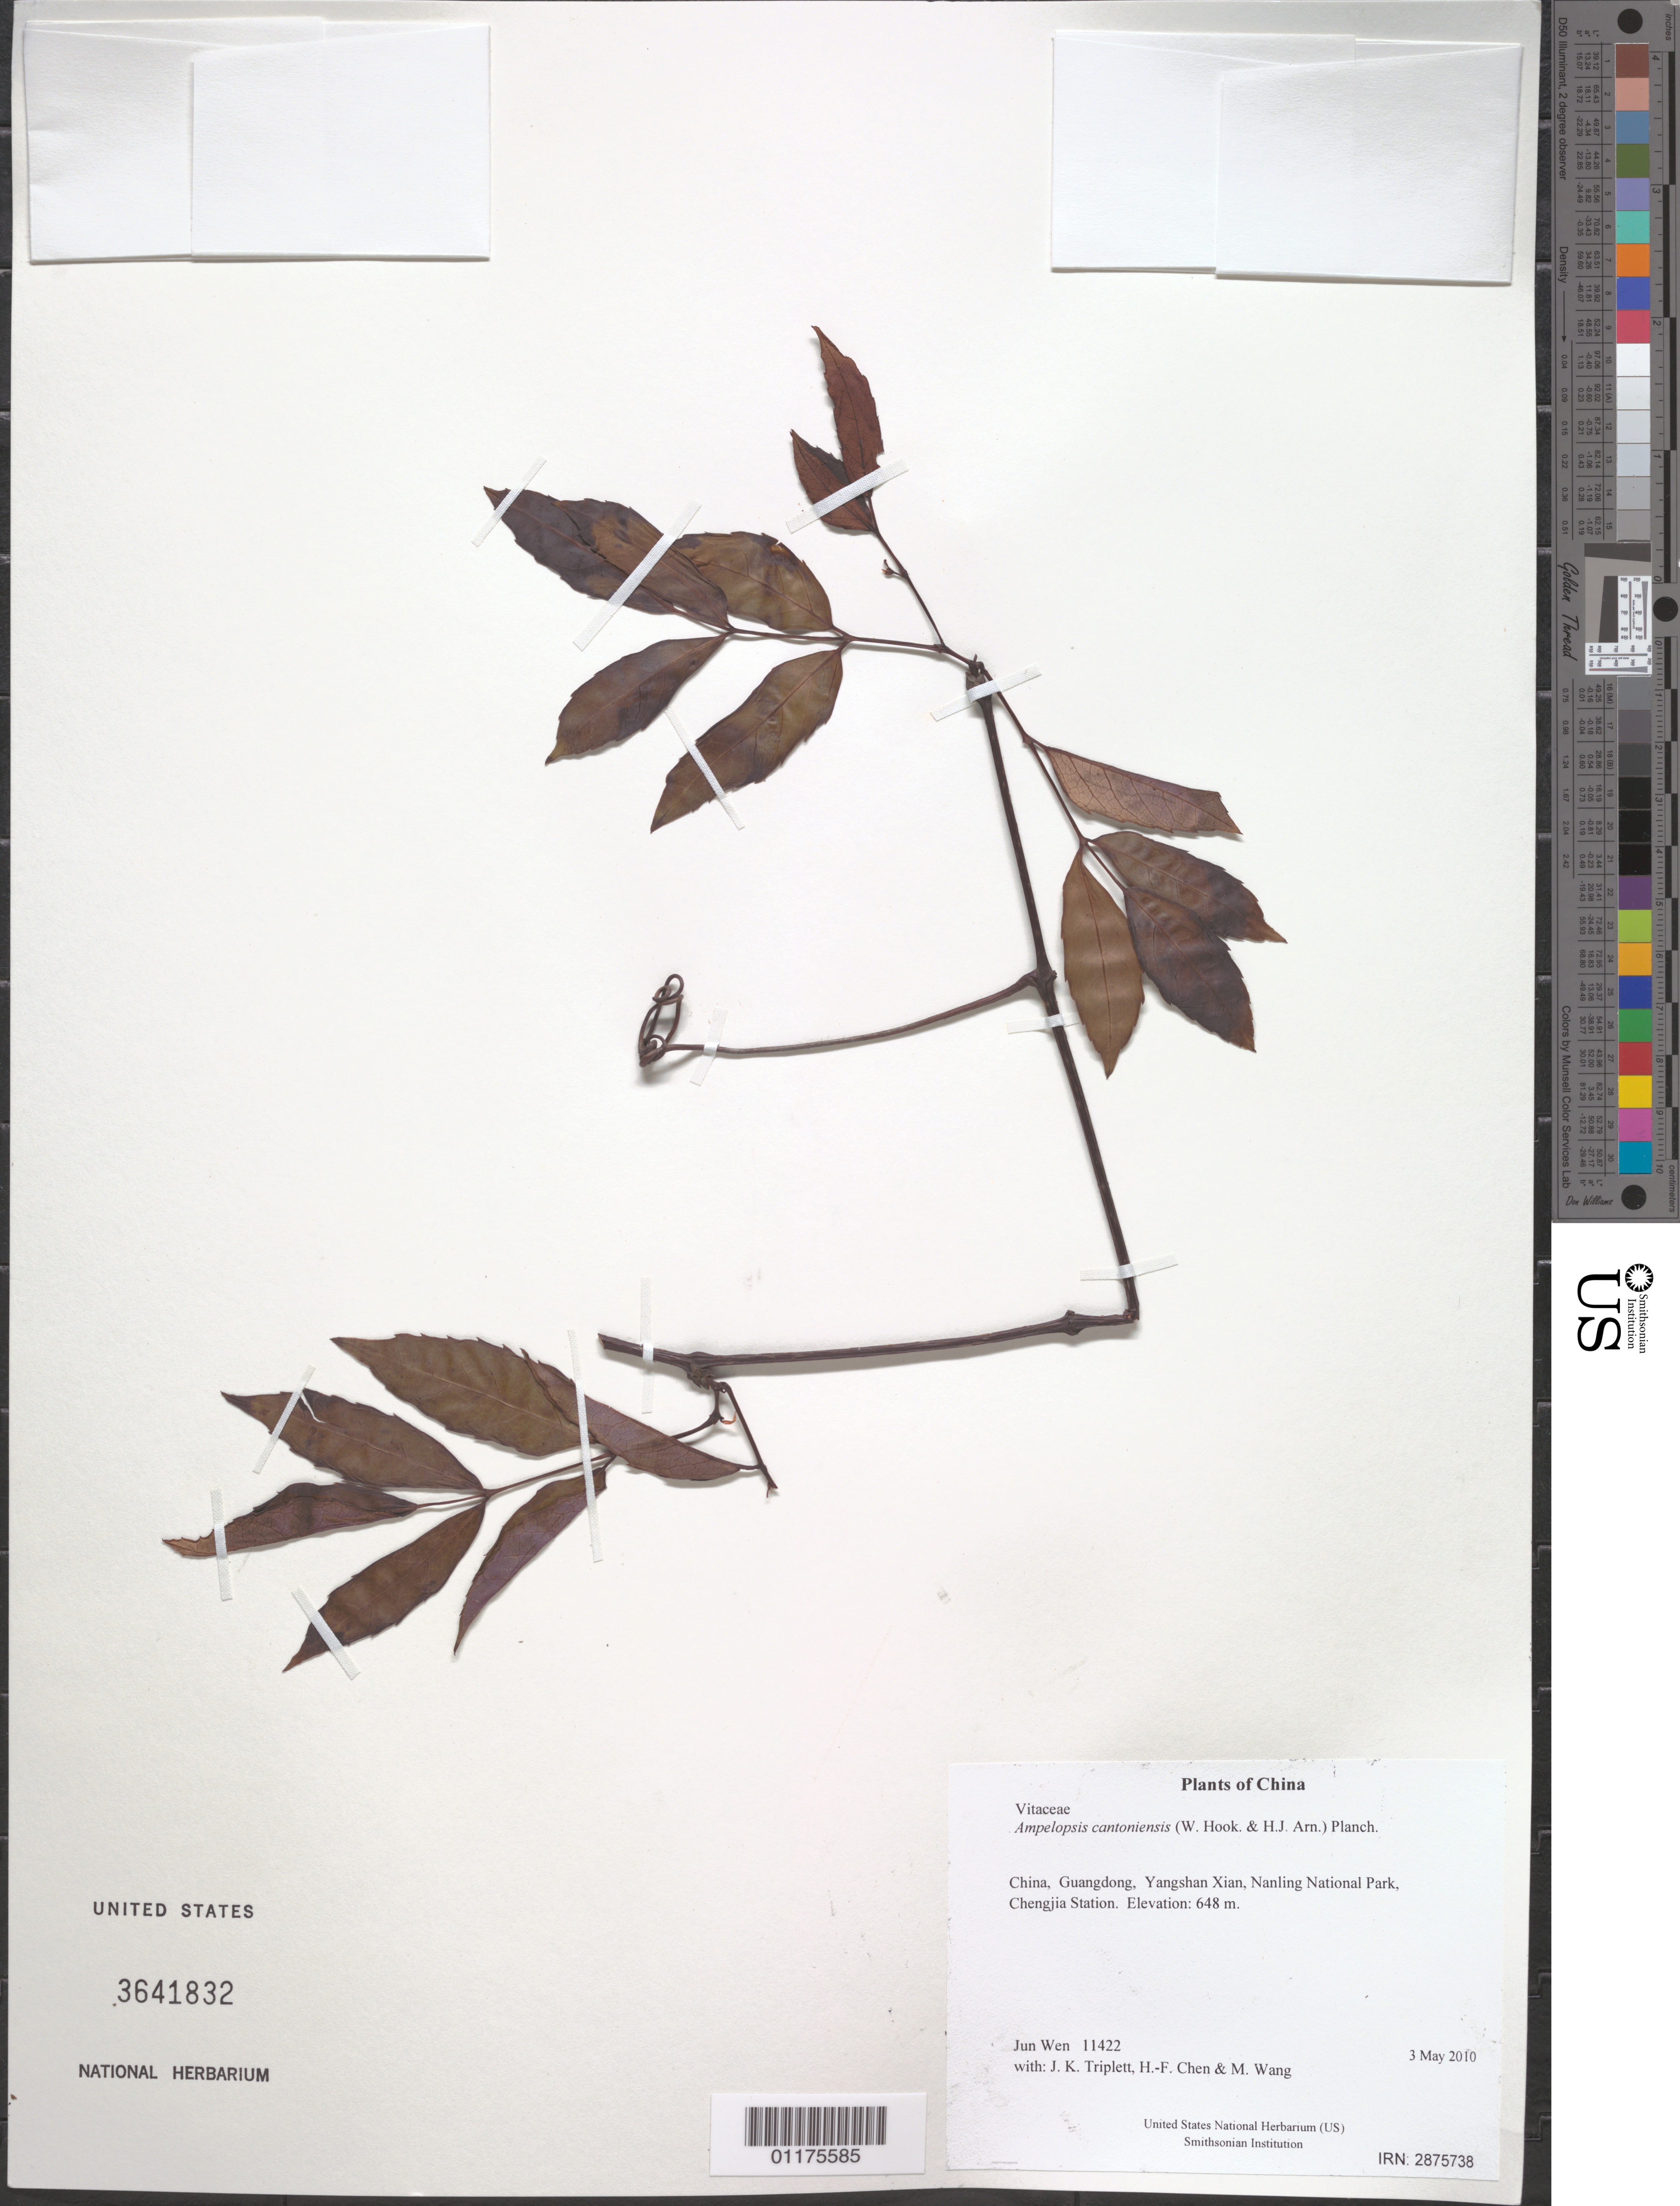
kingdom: Plantae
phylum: Tracheophyta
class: Magnoliopsida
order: Vitales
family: Vitaceae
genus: Ampelopsis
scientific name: Ampelopsis cantoniensis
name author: (W. Hook. & H.J. Arn.) Planch.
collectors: J. Wen, J. K. Triplett, H.-F. Chen & M. Wang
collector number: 11422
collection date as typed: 3 May 2010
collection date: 2010-05-03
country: China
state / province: Guangdong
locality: Yangshan Xian, Nanling National Park, Chengjia Station.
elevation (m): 648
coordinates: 24 45.624 N, 112 53.497 E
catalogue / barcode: US 3641832